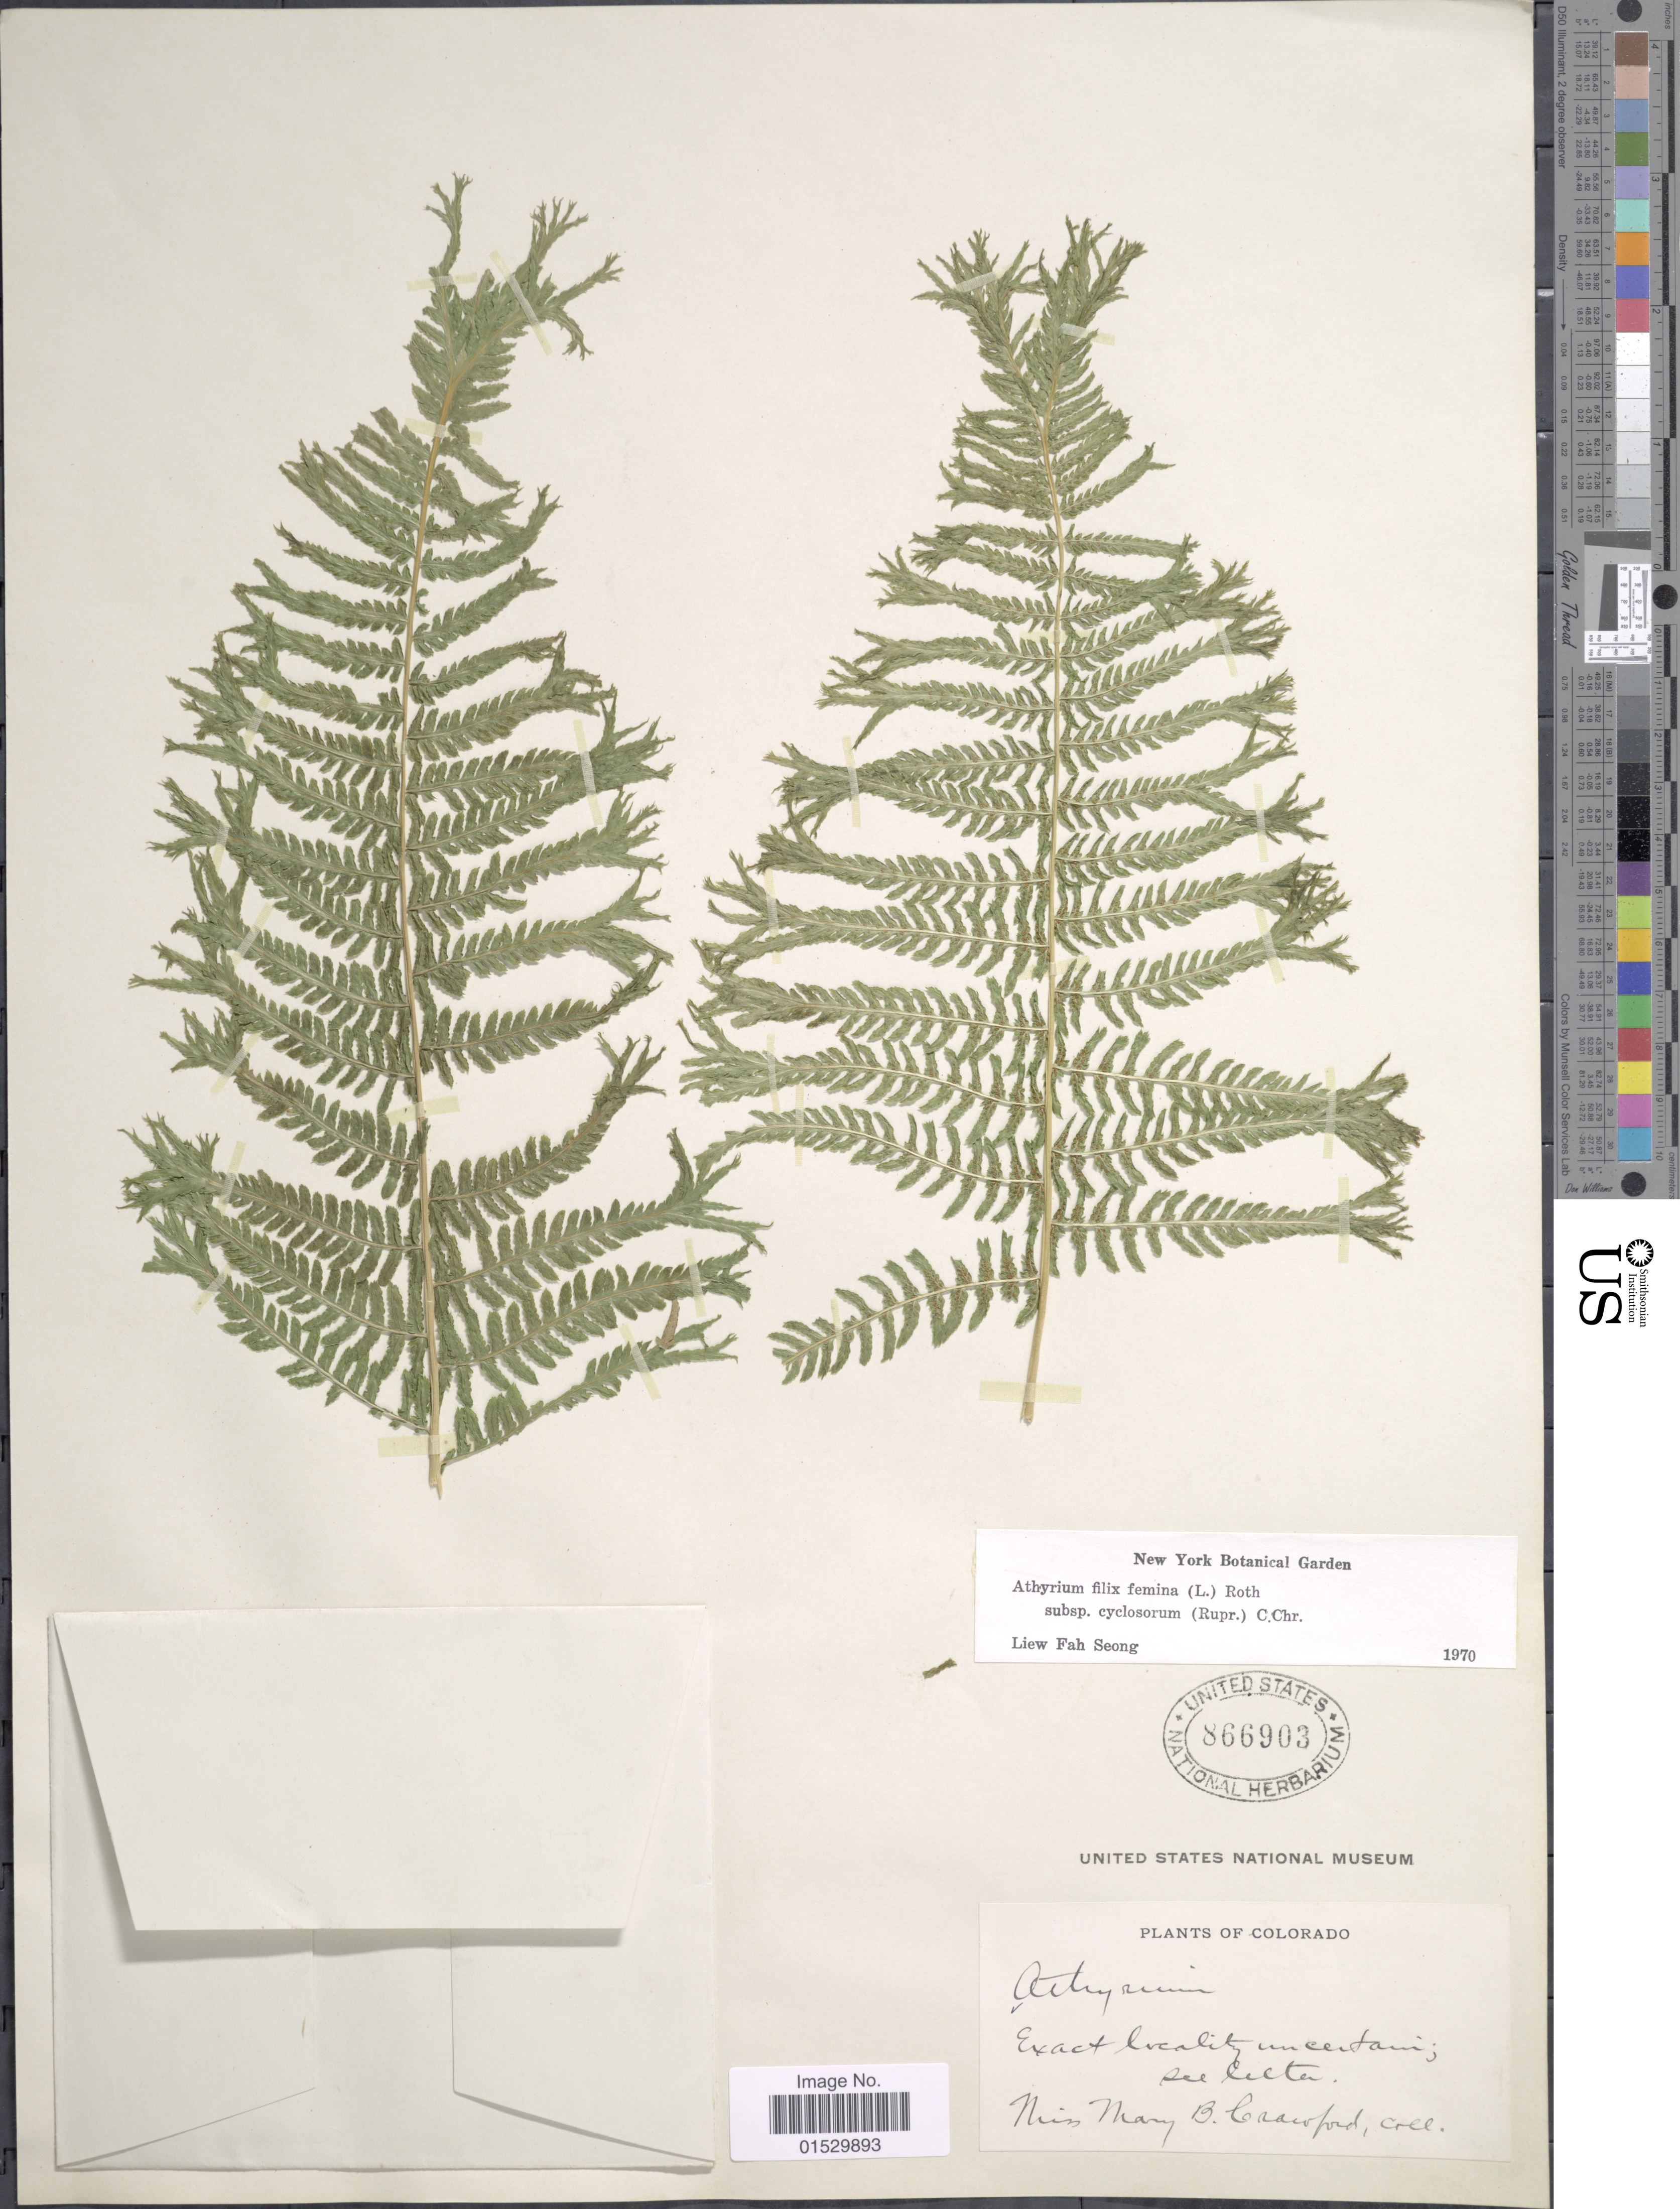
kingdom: Plantae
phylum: Tracheophyta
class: Polypodiopsida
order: Polypodiales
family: Athyriaceae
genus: Athyrium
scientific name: Athyrium filix-femina subsp. cyclosorum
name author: (Rupr.) C. Chr.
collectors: M. Crawford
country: United States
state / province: Colorado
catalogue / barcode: US 866903